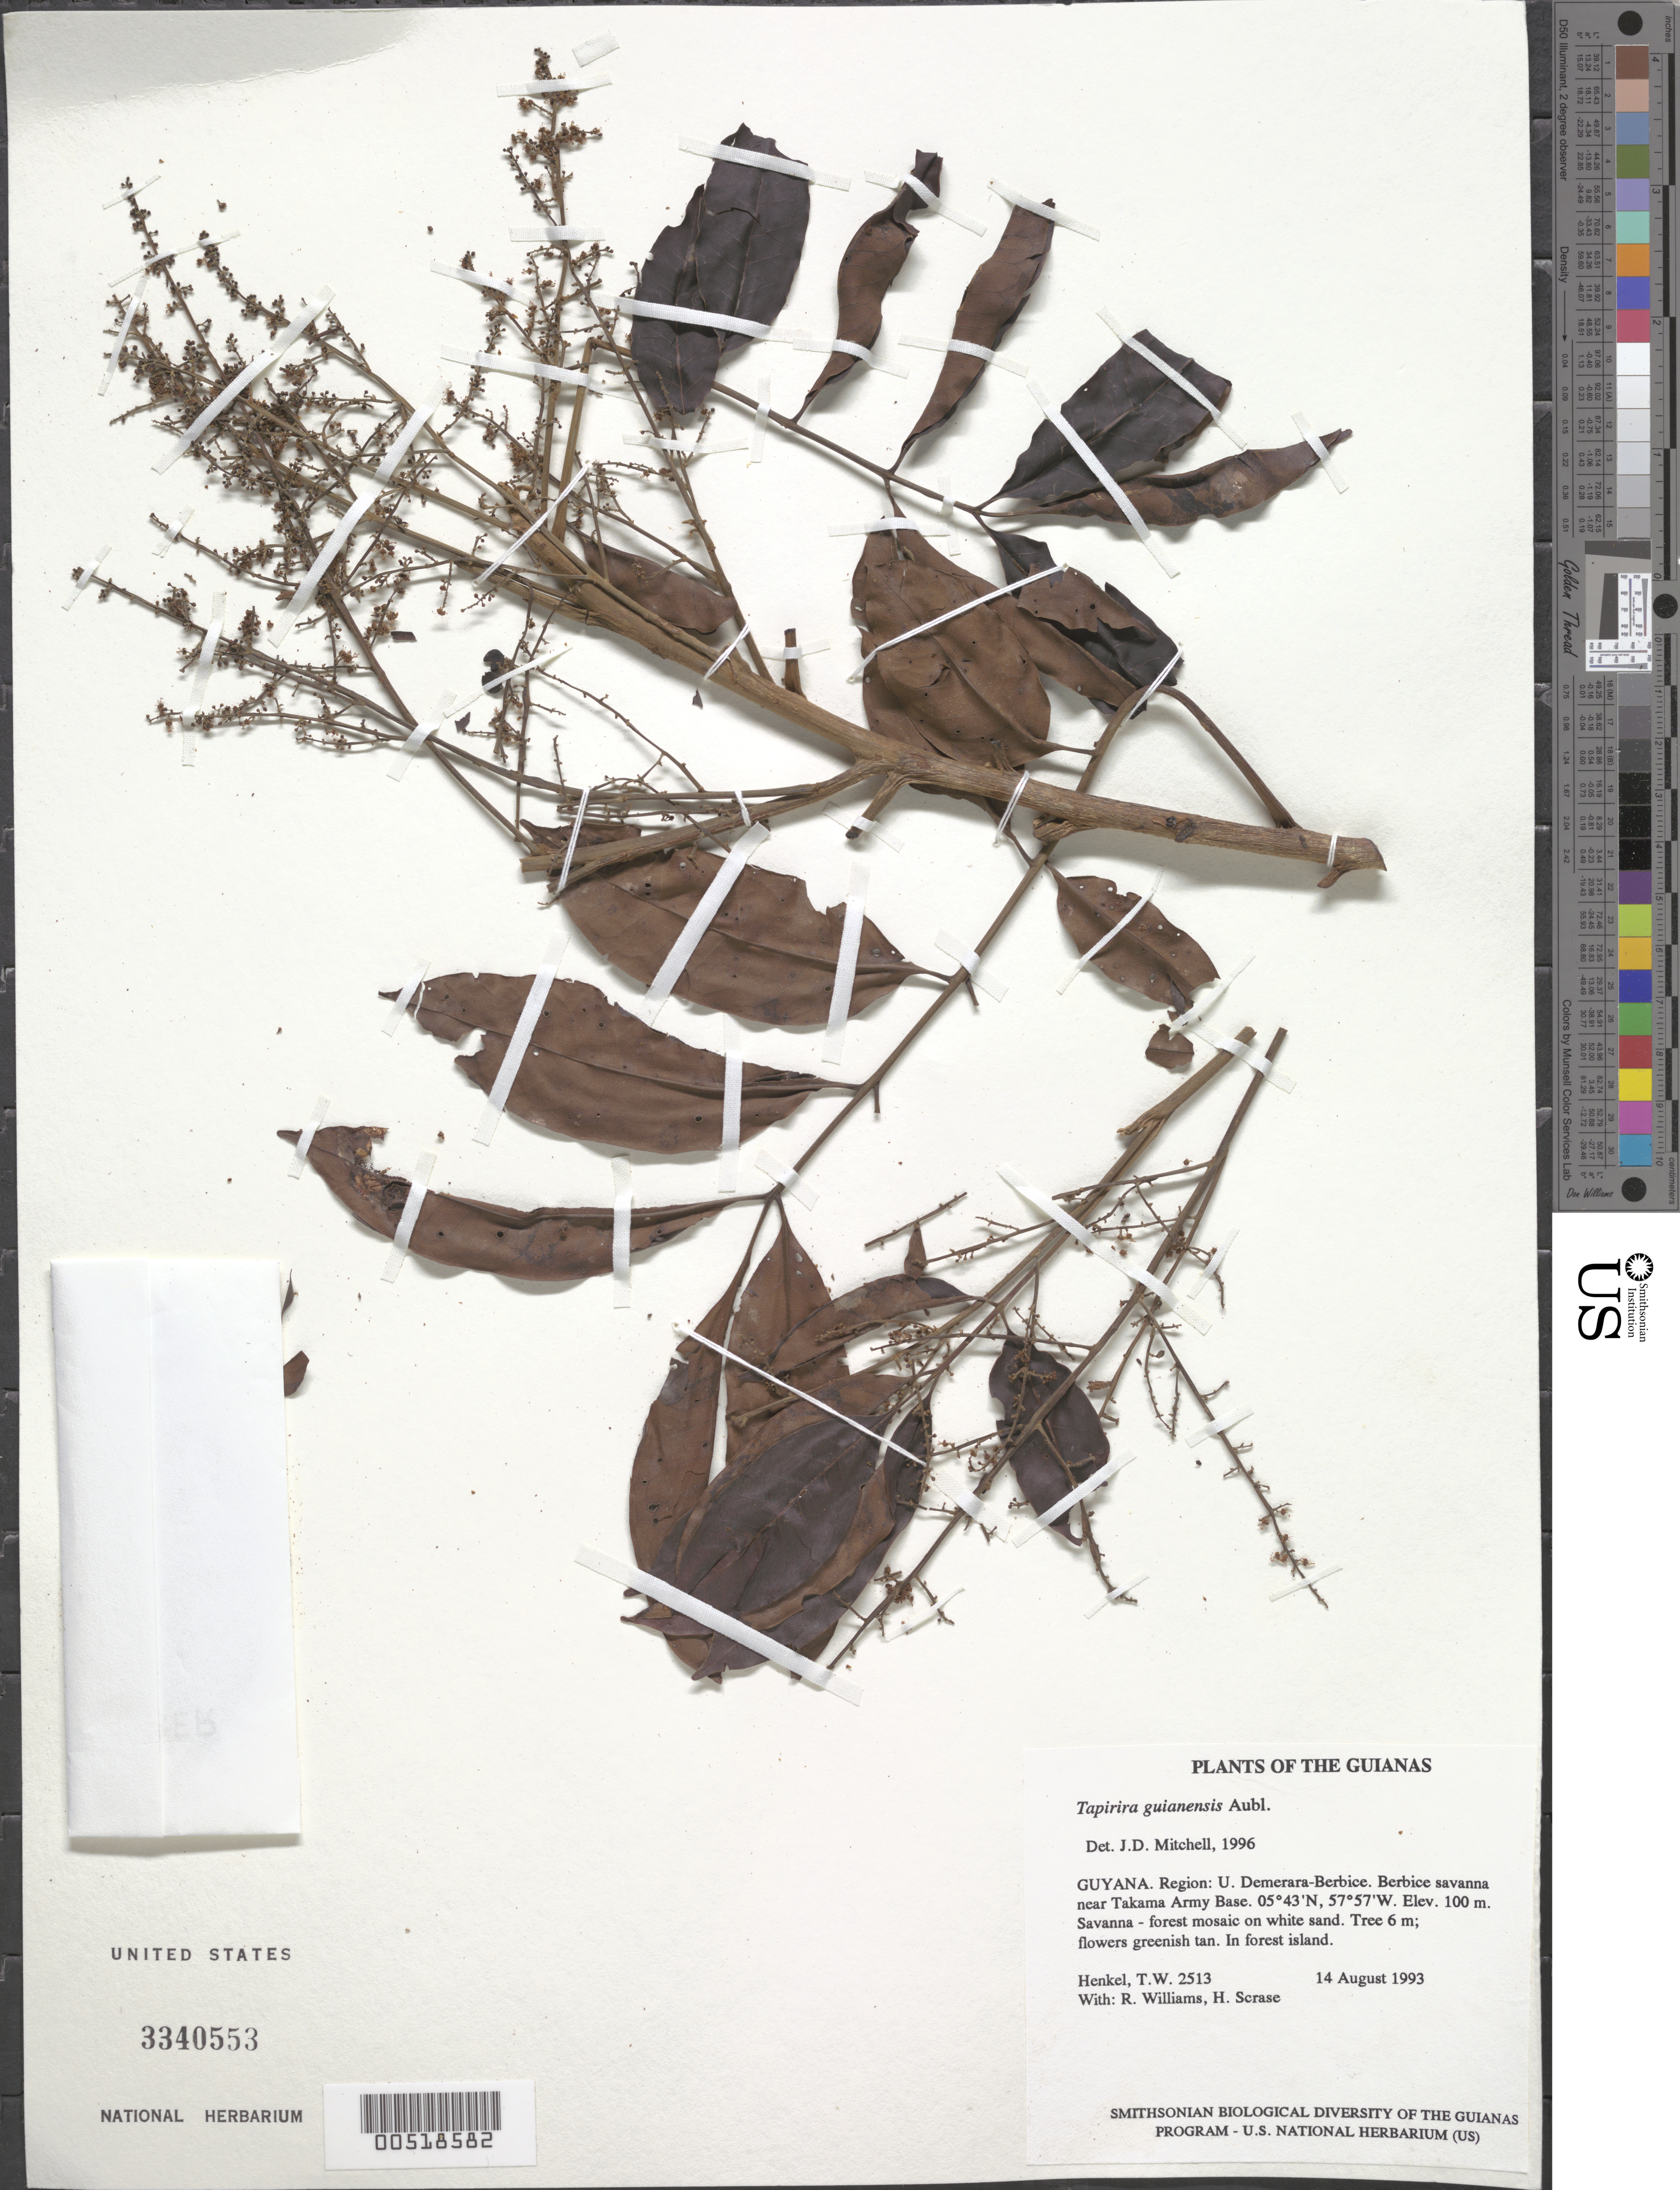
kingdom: Plantae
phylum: Tracheophyta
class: Magnoliopsida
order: Sapindales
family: Anacardiaceae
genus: Tapirira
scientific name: Tapirira guianensis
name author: Aubl.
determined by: Mitchell, John D.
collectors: T. Henkel, R. Williams & H. Scrase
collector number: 2513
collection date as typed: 14 August 1993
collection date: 1993-08-14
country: Guyana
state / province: U. Demerara-Berbice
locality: Berbice savanna near Takama Army Base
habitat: Savanna - forest mosaic on white sand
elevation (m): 100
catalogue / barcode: US 3340553